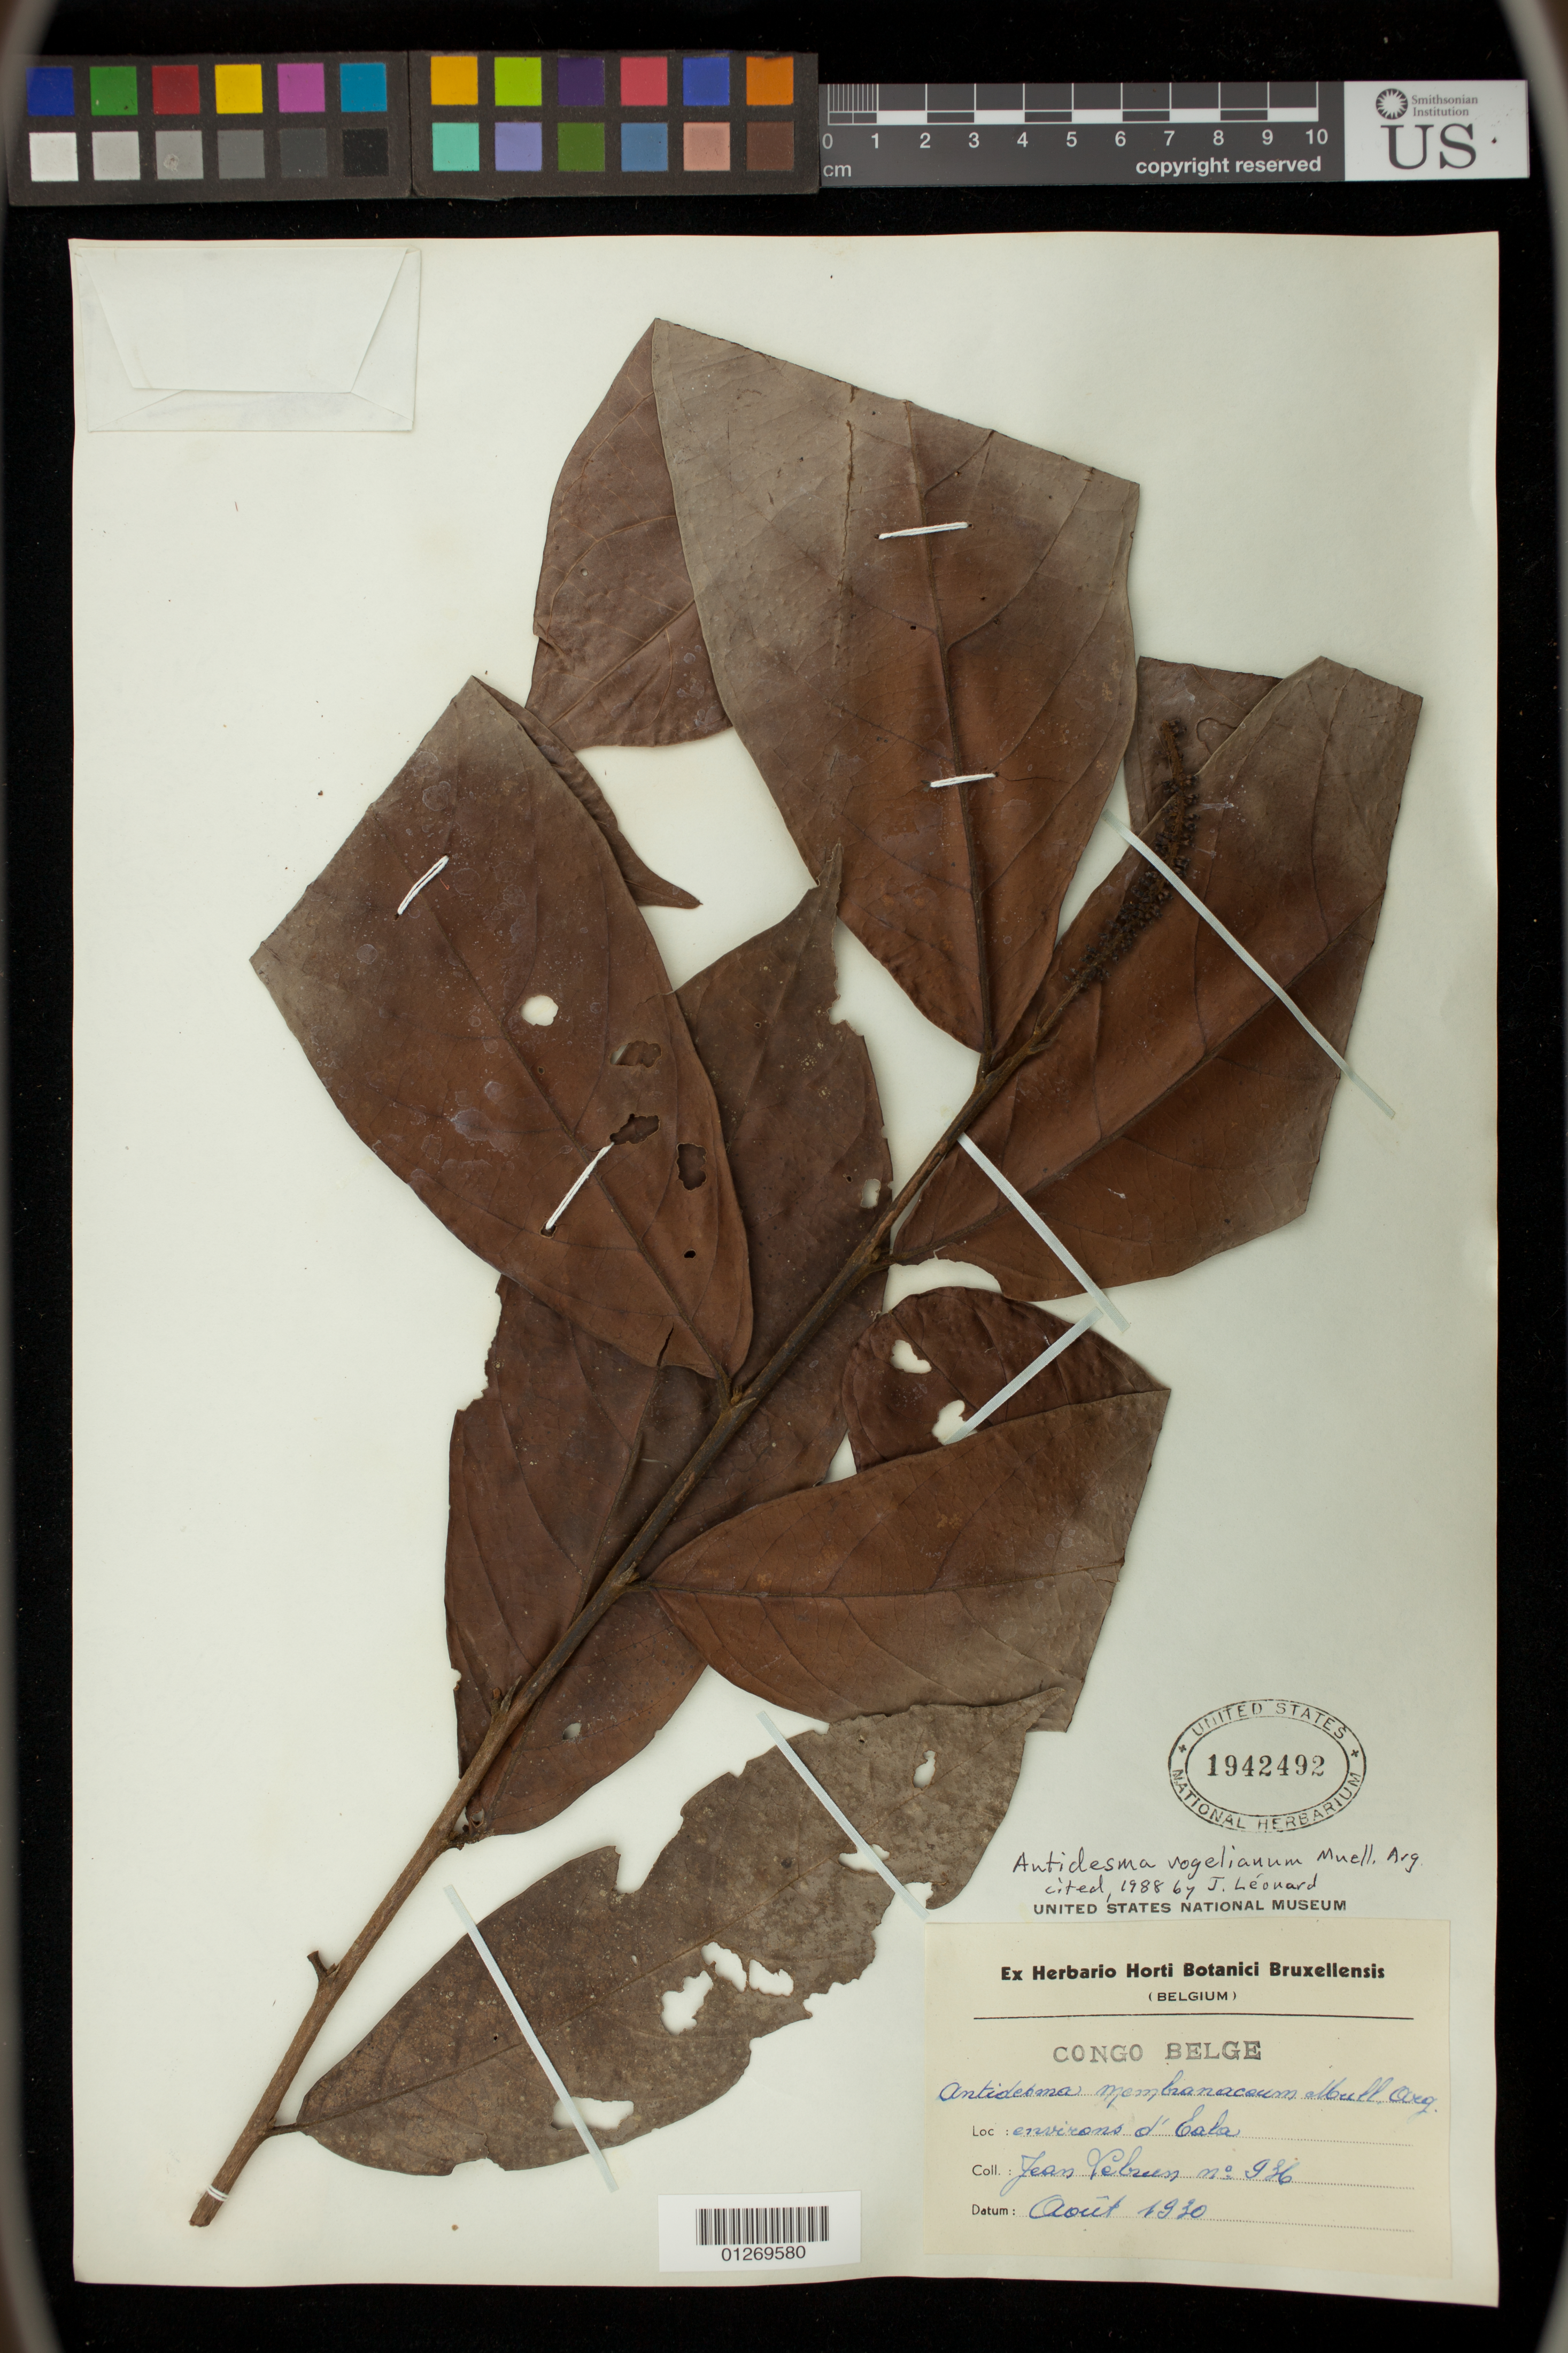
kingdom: Plantae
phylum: Tracheophyta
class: Magnoliopsida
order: Malpighiales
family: Phyllanthaceae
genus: Antidesma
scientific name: Antidesma vogelianum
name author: Müll. Arg.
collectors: J. A. Lebrun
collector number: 936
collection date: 1930-08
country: Congo, Democratic Republic of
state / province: Équateur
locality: environs d'Eala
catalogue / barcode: US 1942492